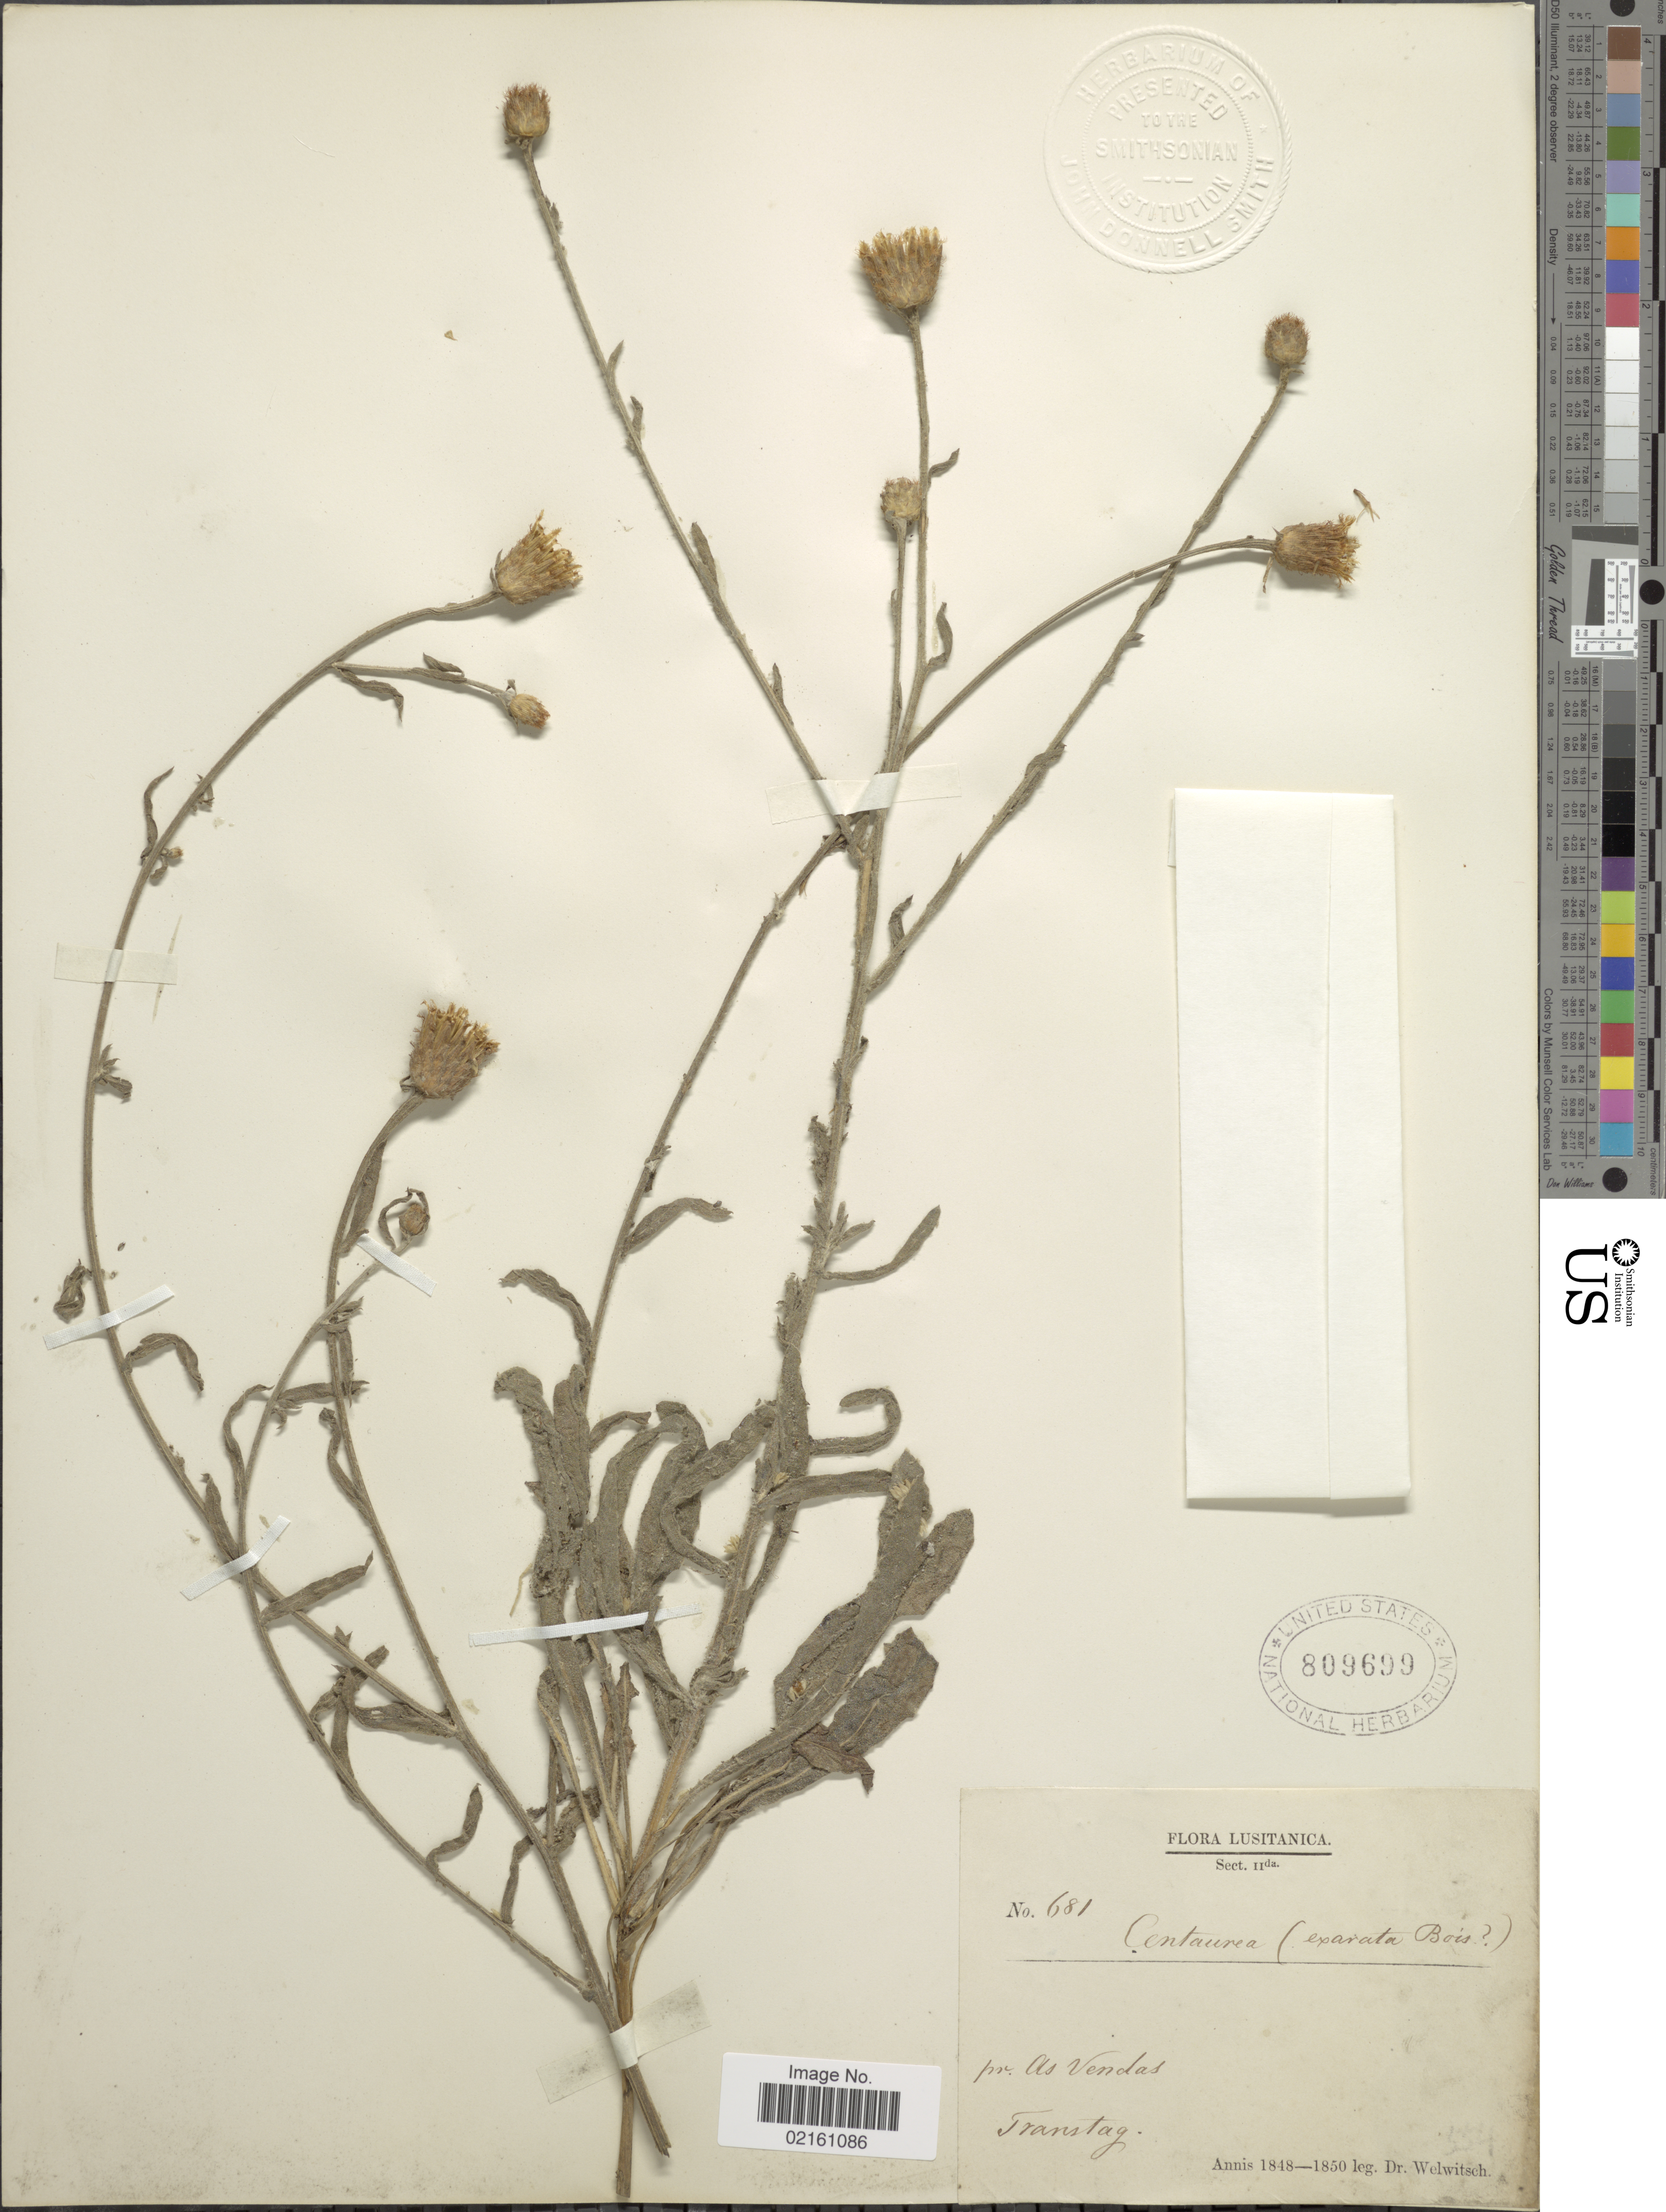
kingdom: Plantae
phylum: Tracheophyta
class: Magnoliopsida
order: Asterales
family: Asteraceae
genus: Centaurea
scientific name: Centaurea exarata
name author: Boiss.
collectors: -. Welwitsch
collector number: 681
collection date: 1848/1850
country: Portugal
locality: Lusitanica, pr. As Vendas, Transtag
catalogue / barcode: US 809699